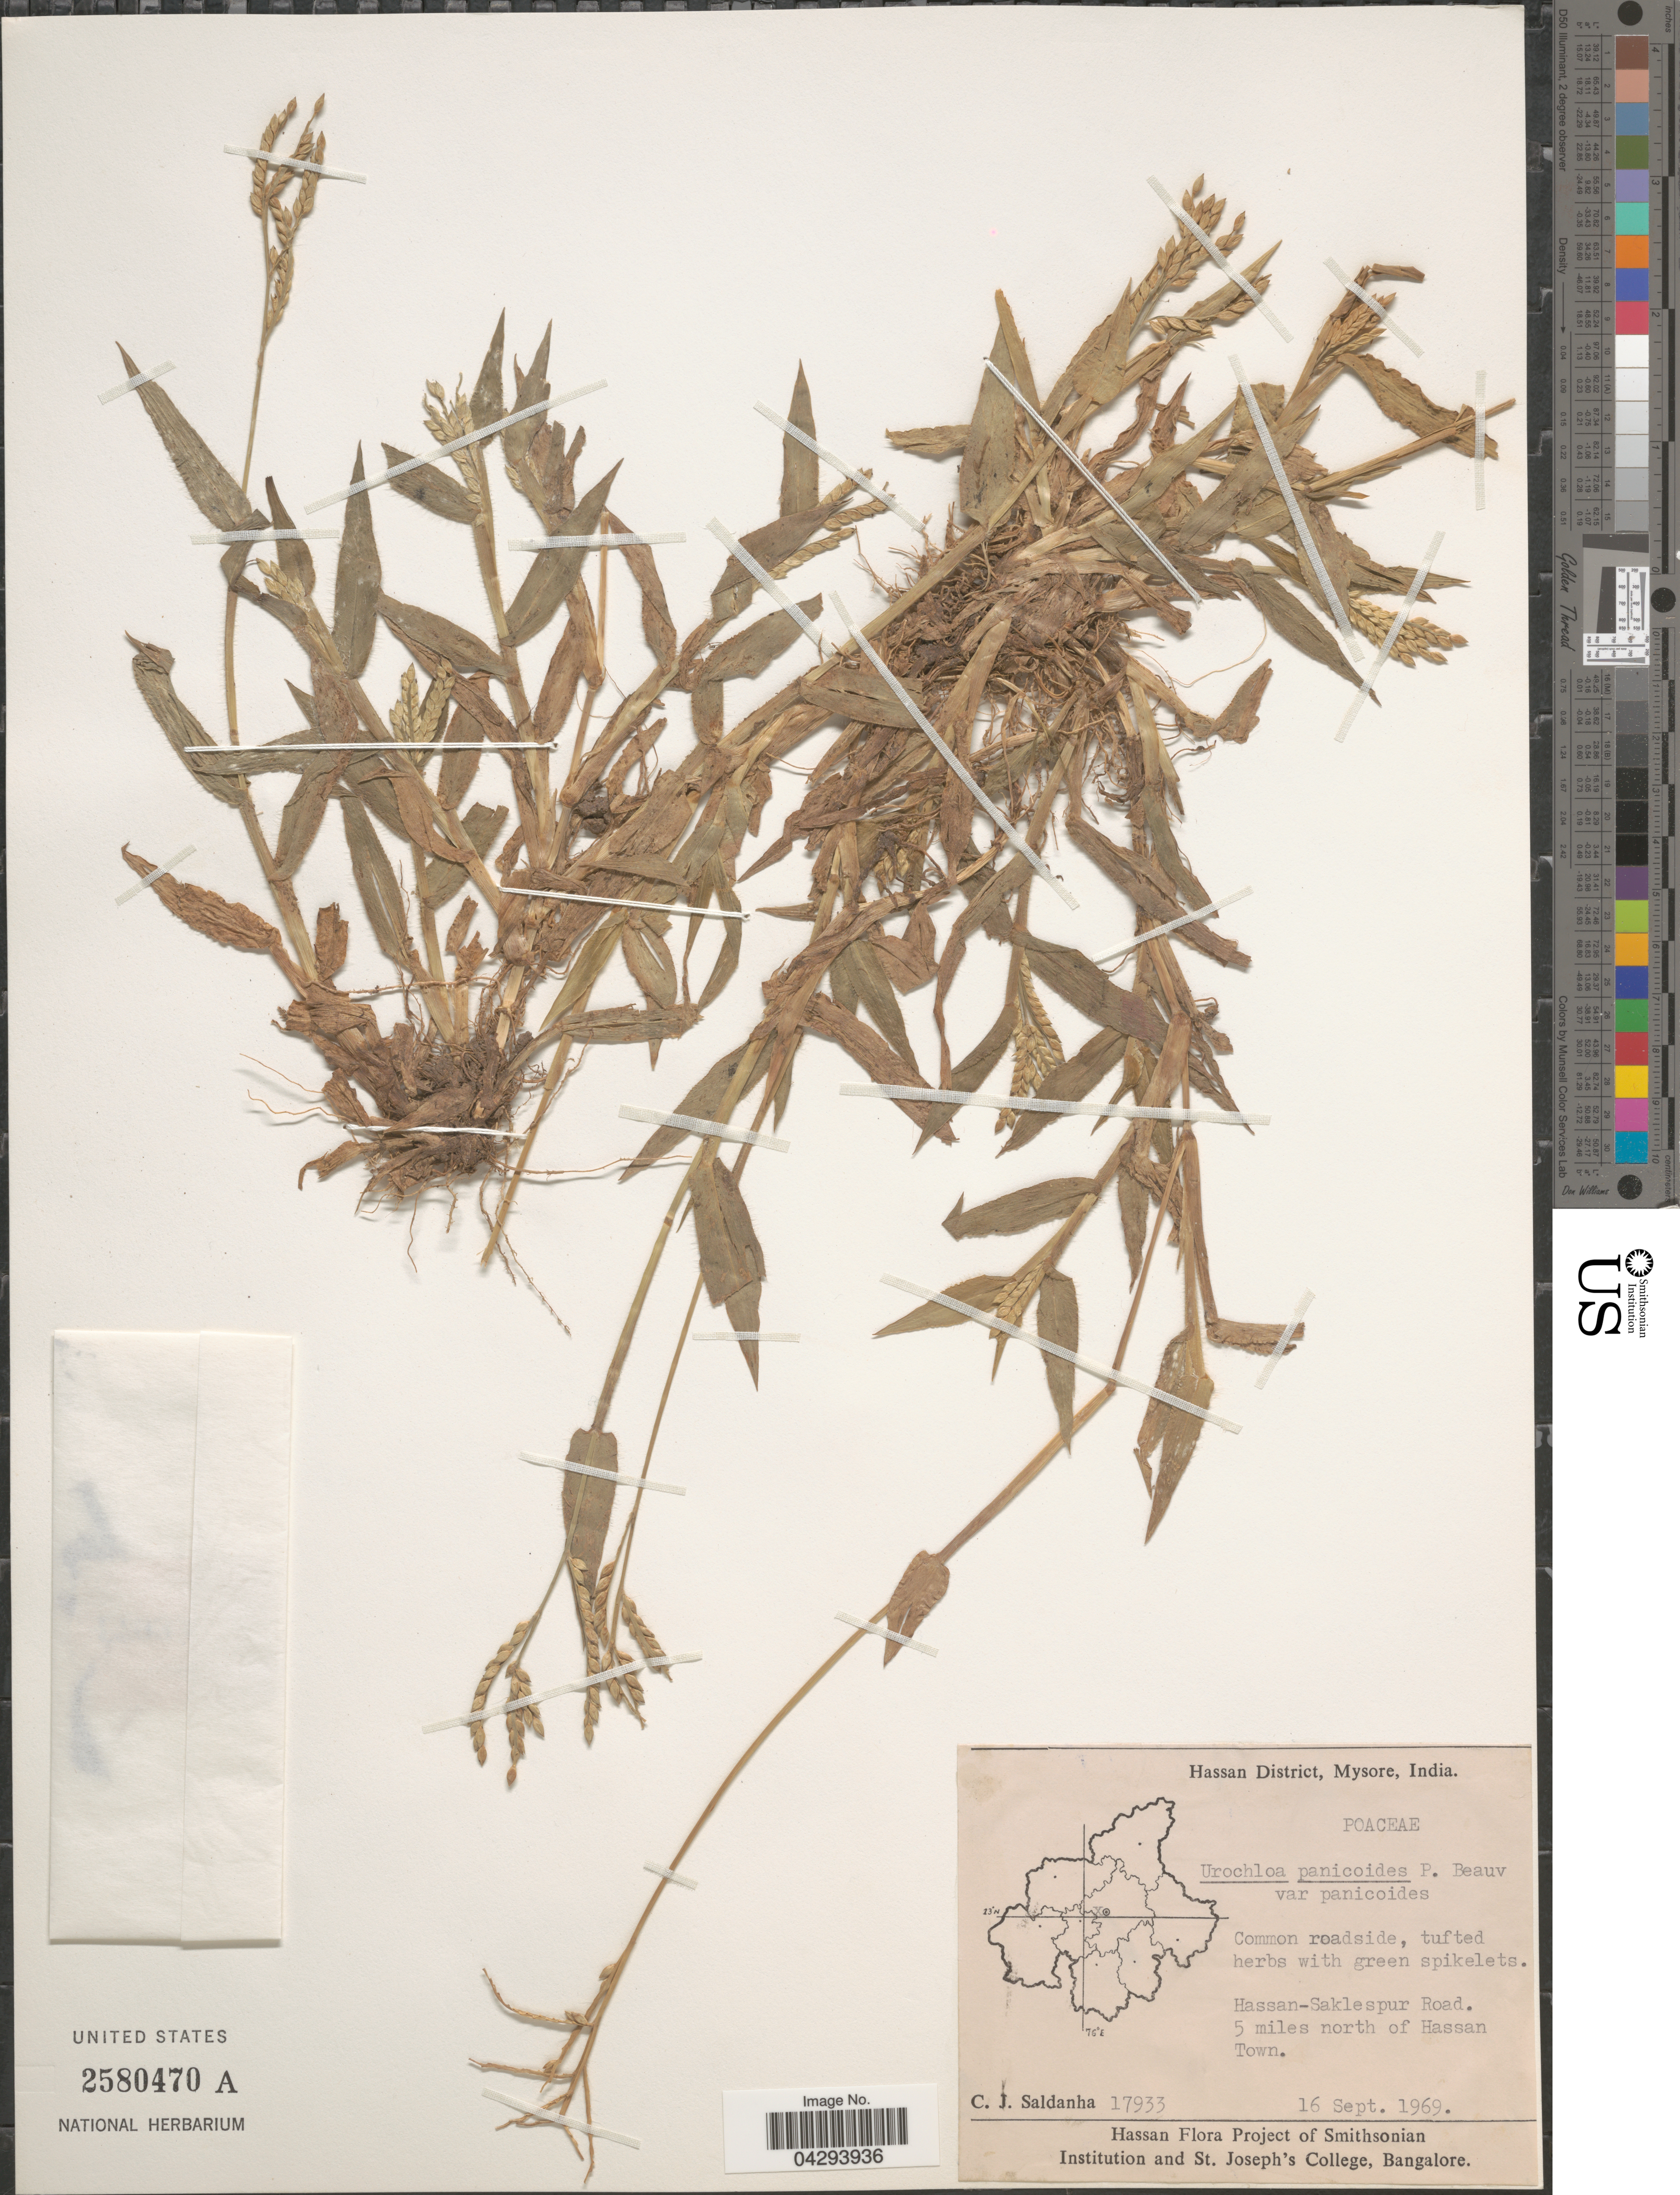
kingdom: Plantae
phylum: Tracheophyta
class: Liliopsida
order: Poales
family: Poaceae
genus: Urochloa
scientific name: Urochloa panicoides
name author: P. Beauv.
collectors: C. J. Saldanha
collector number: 17933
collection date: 1969-09-16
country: India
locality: Hassan District, Mysore. Hassan-Saklespur Road. 5 miles north of Hassan Town.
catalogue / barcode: US 2580470A